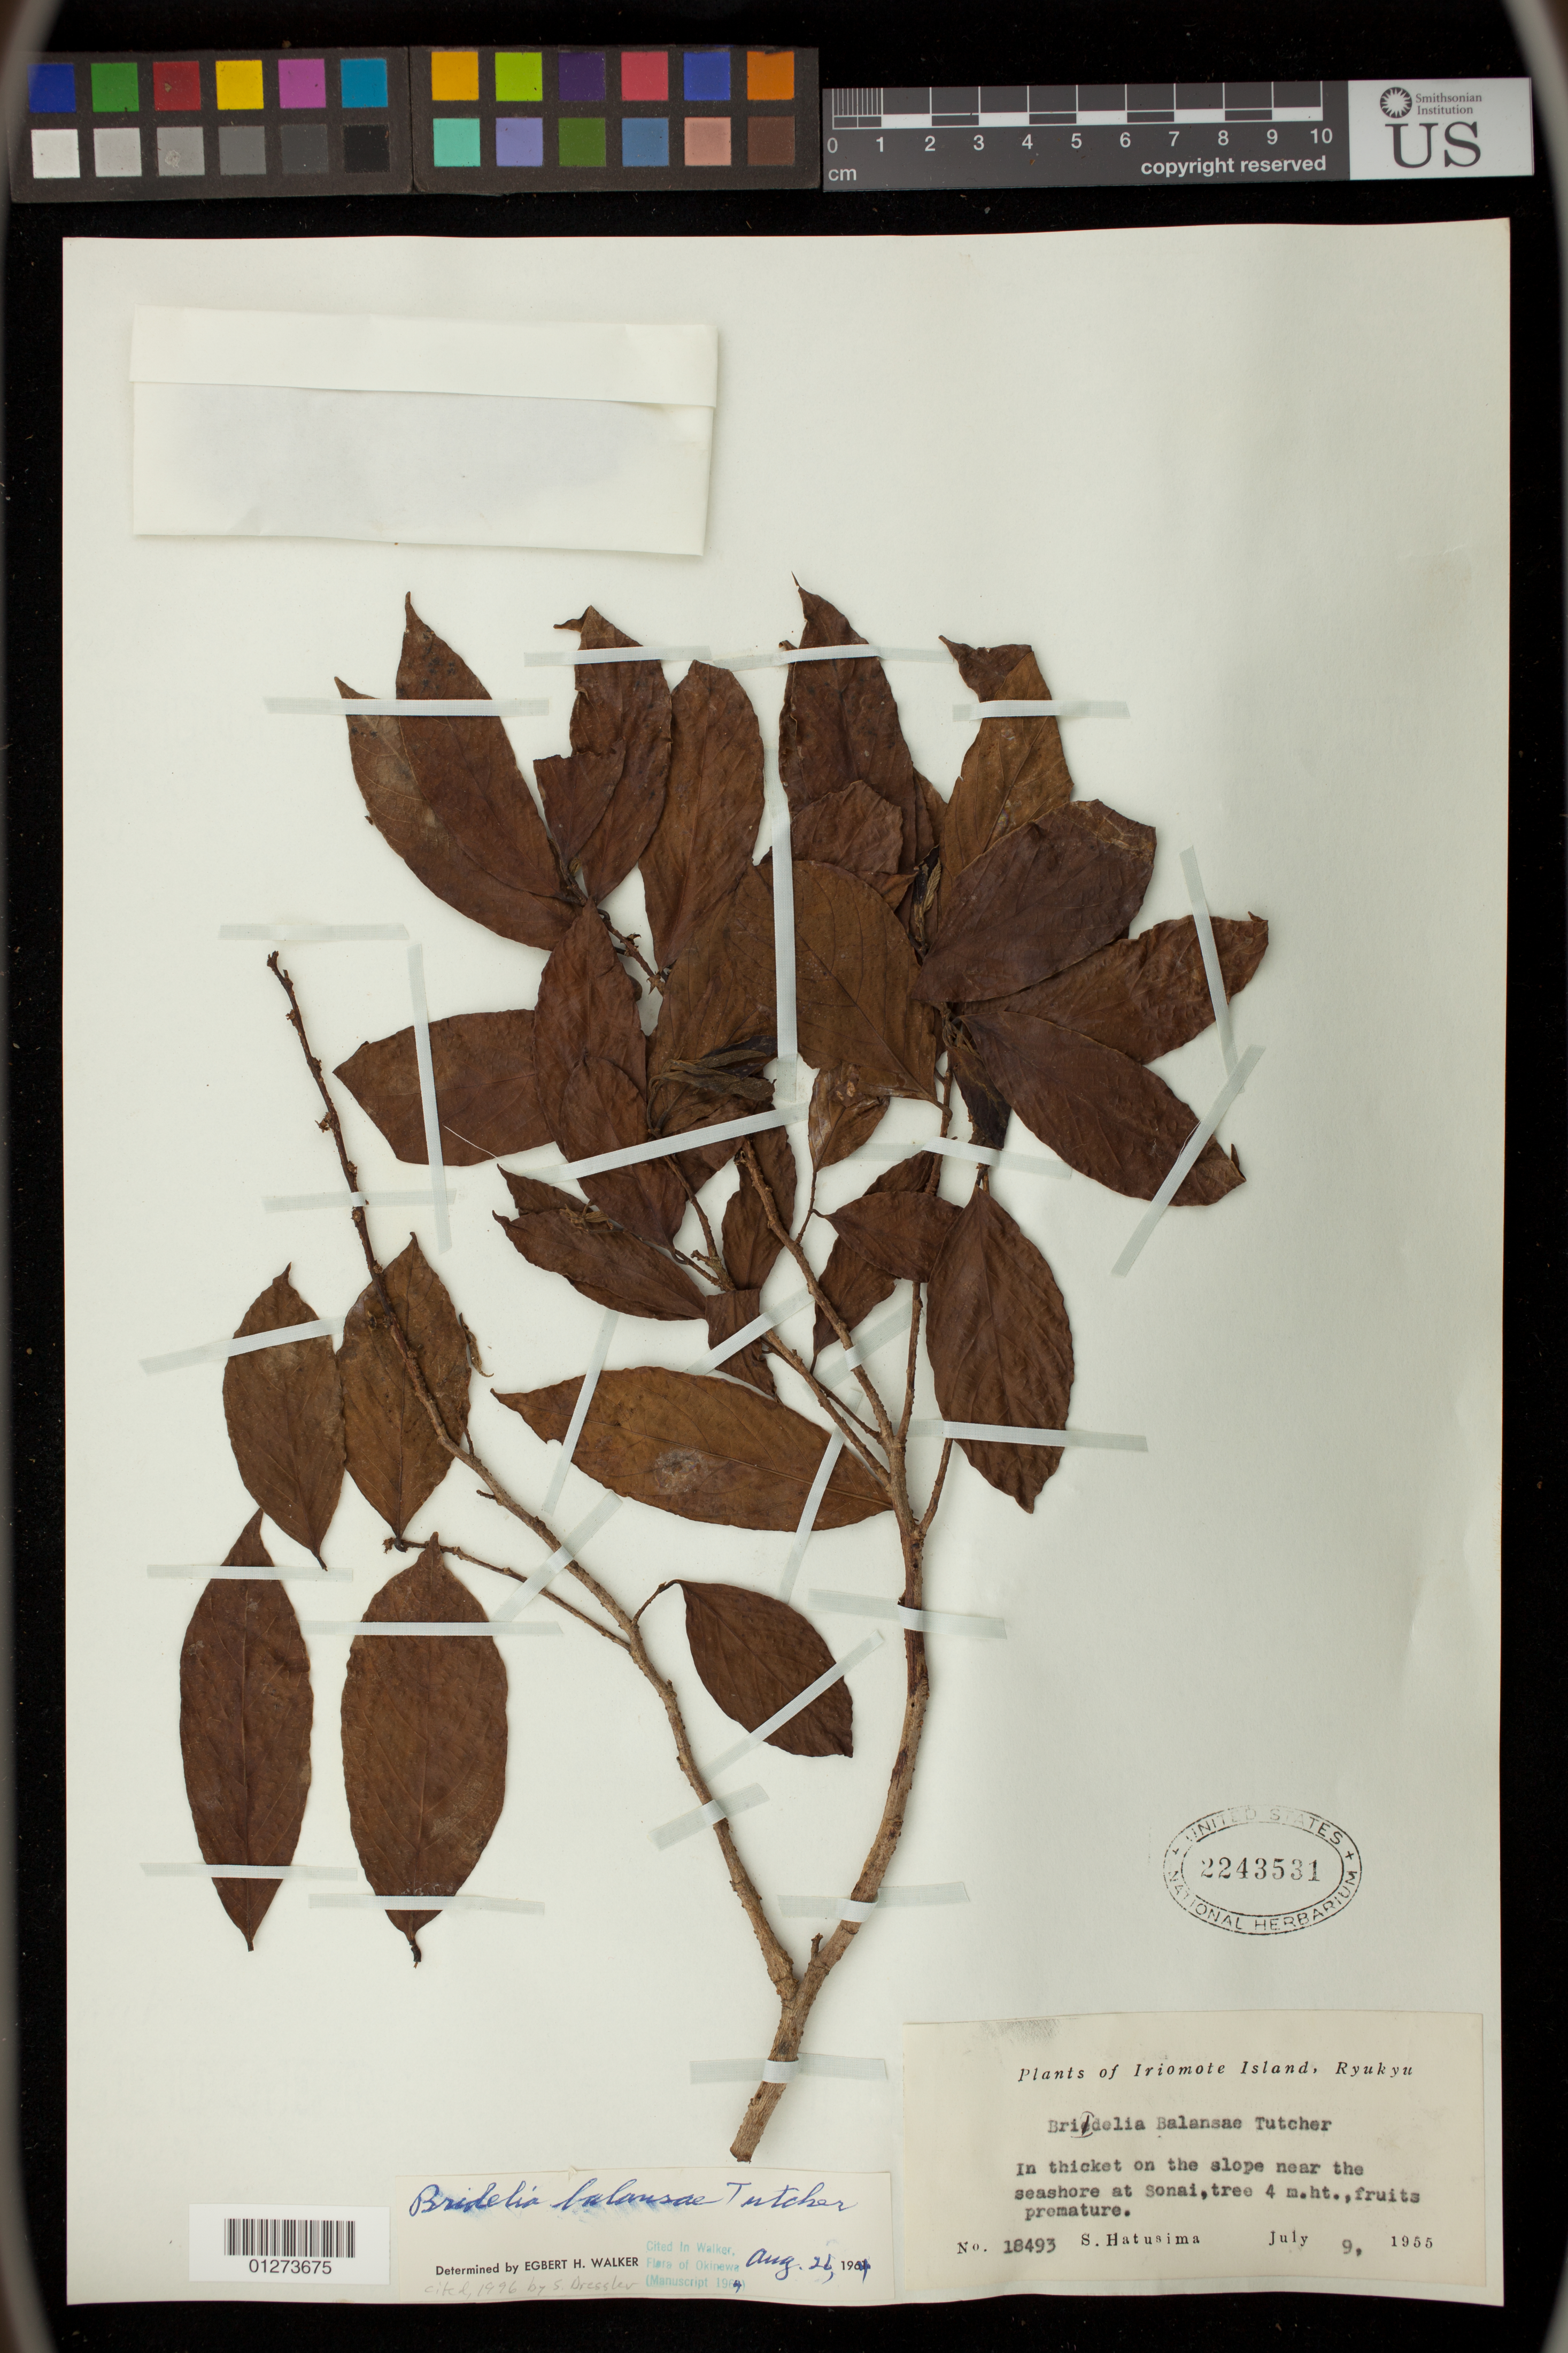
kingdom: Plantae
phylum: Tracheophyta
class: Magnoliopsida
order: Malpighiales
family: Phyllanthaceae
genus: Bridelia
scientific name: Bridelia balansae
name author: Tutcher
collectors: S. Hatusima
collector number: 18493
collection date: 1955-07-09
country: Japan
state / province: Okinawa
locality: Iriomote Island, Ryukyu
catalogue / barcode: US 2243531